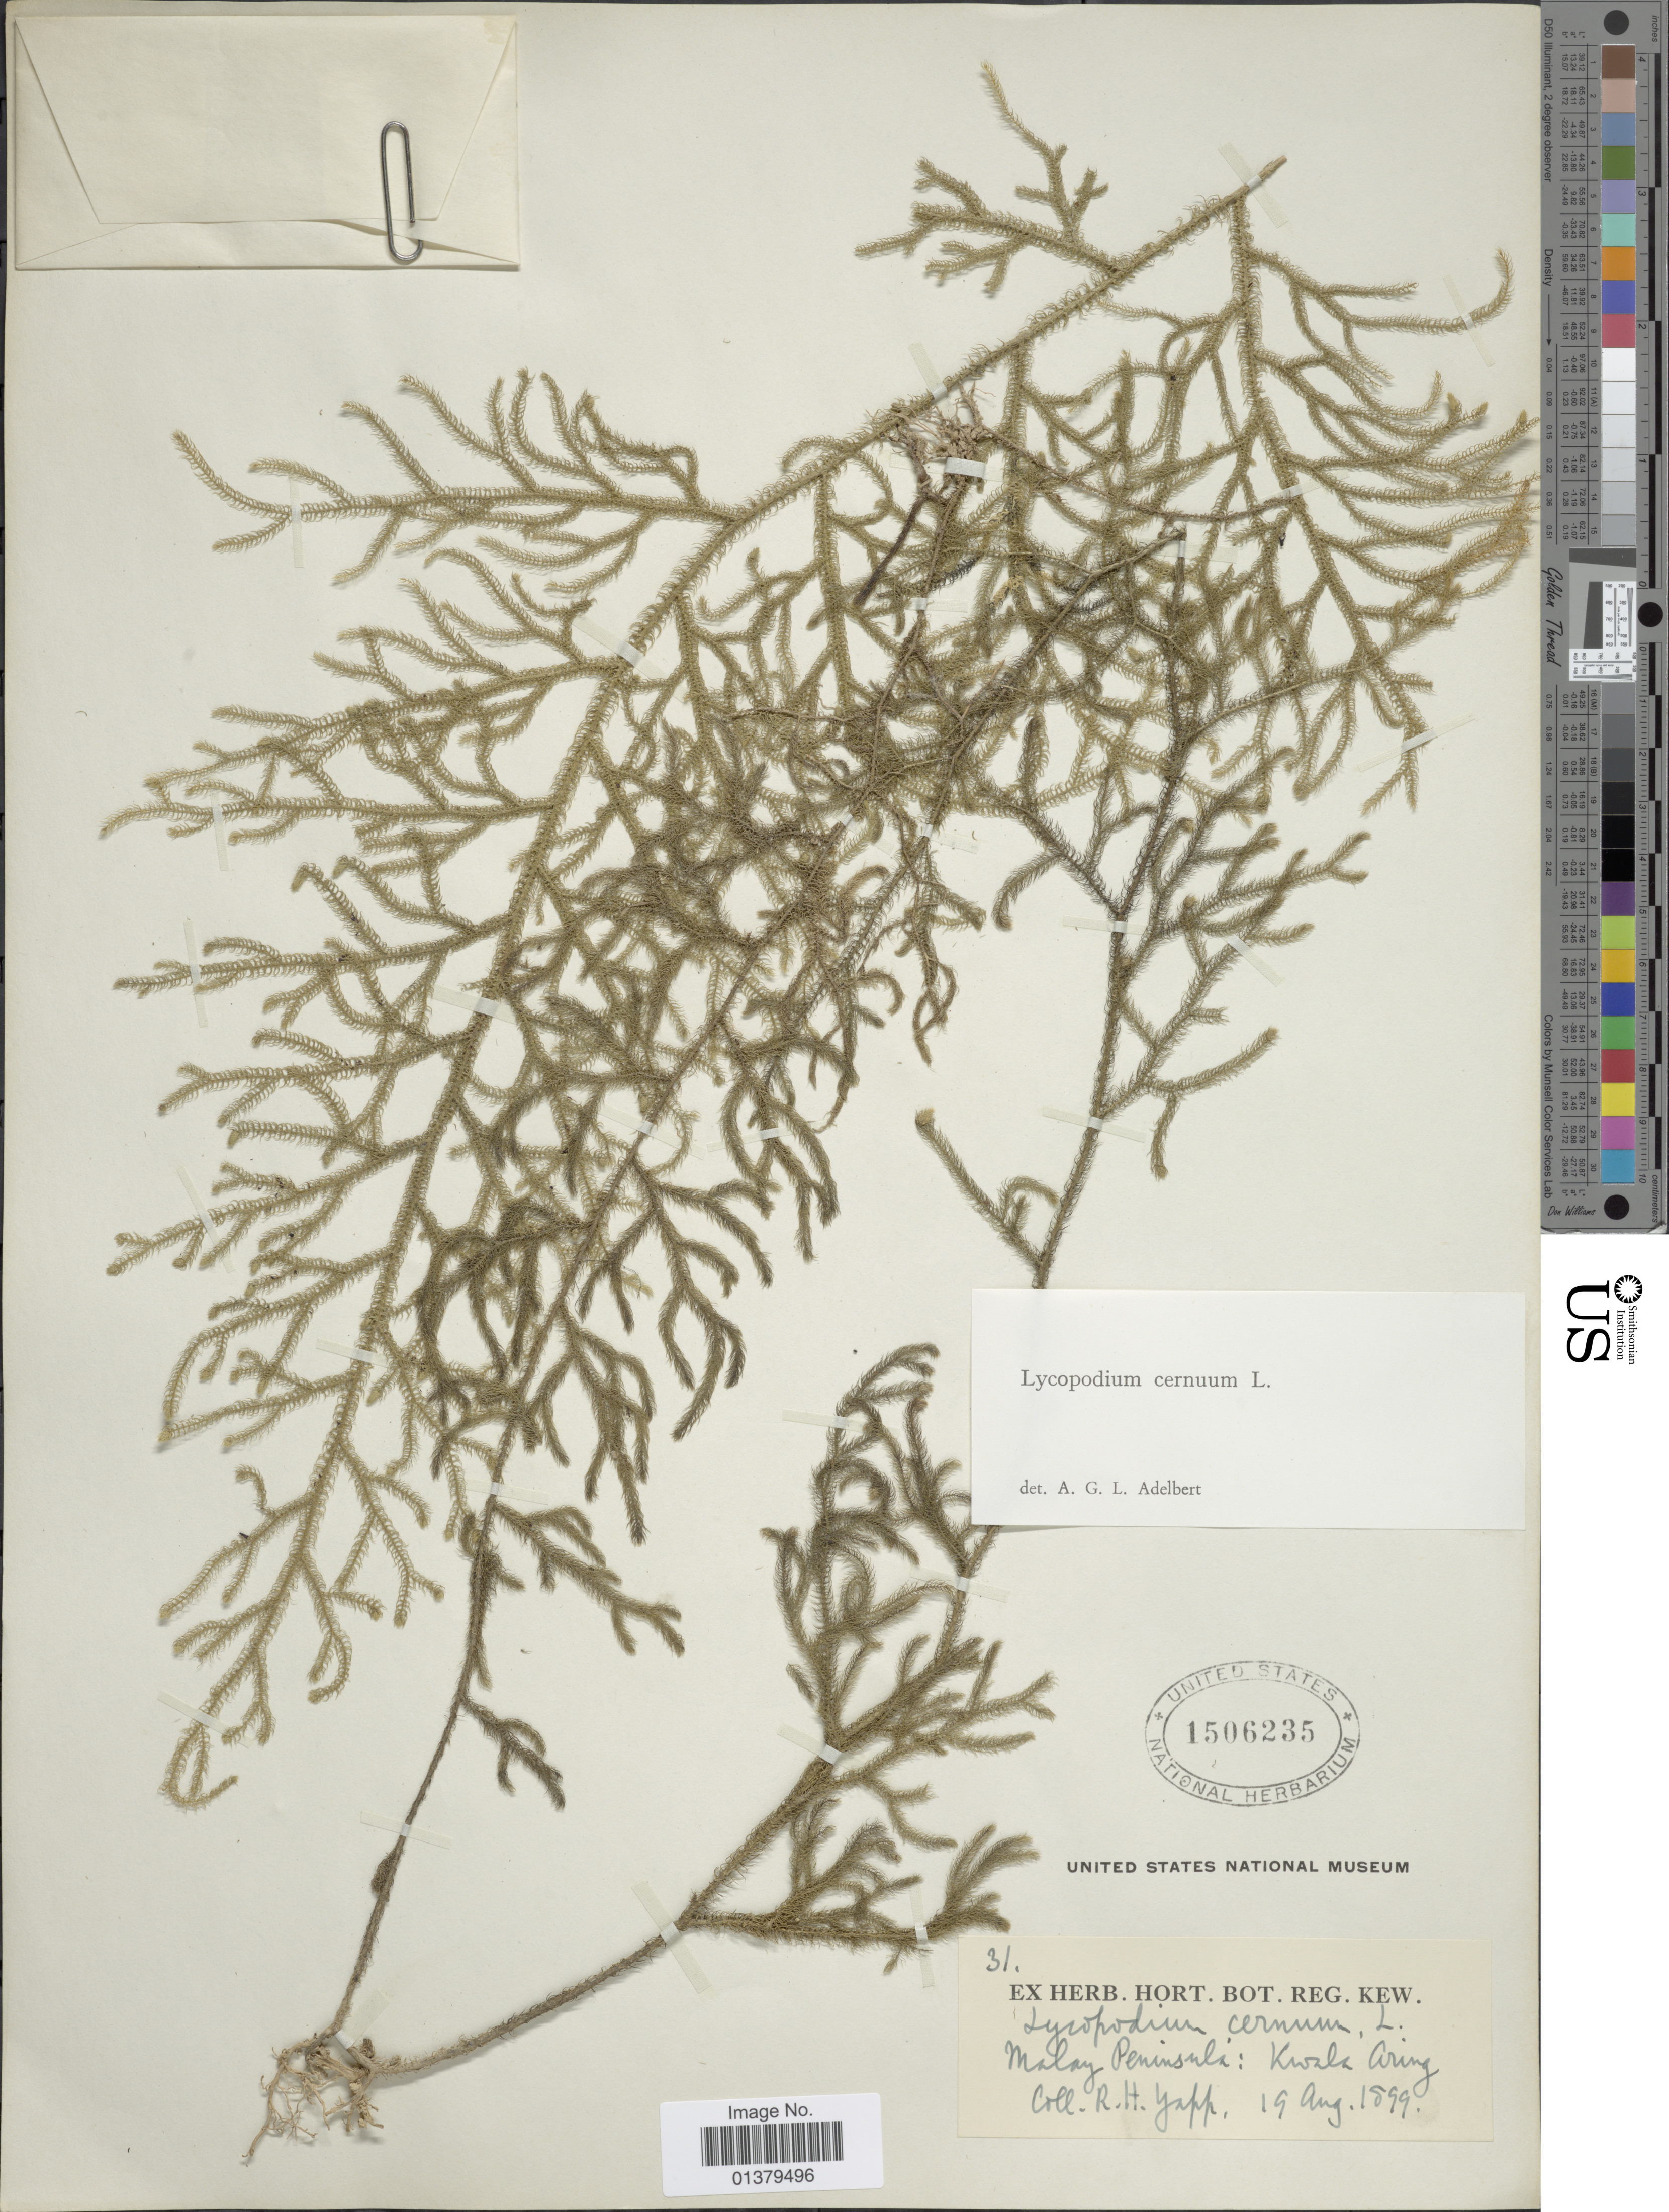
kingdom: Plantae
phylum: Tracheophyta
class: Lycopodiopsida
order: Lycopodiales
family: Lycopodiaceae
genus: Palhinhaea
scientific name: Palhinhaea cernua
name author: (L.) Vasc. & Franco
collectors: R. Yapp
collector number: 31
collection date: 1899-08-19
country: Malaysia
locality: Malay Peninsula: Kwala Aring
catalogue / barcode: US 1506235